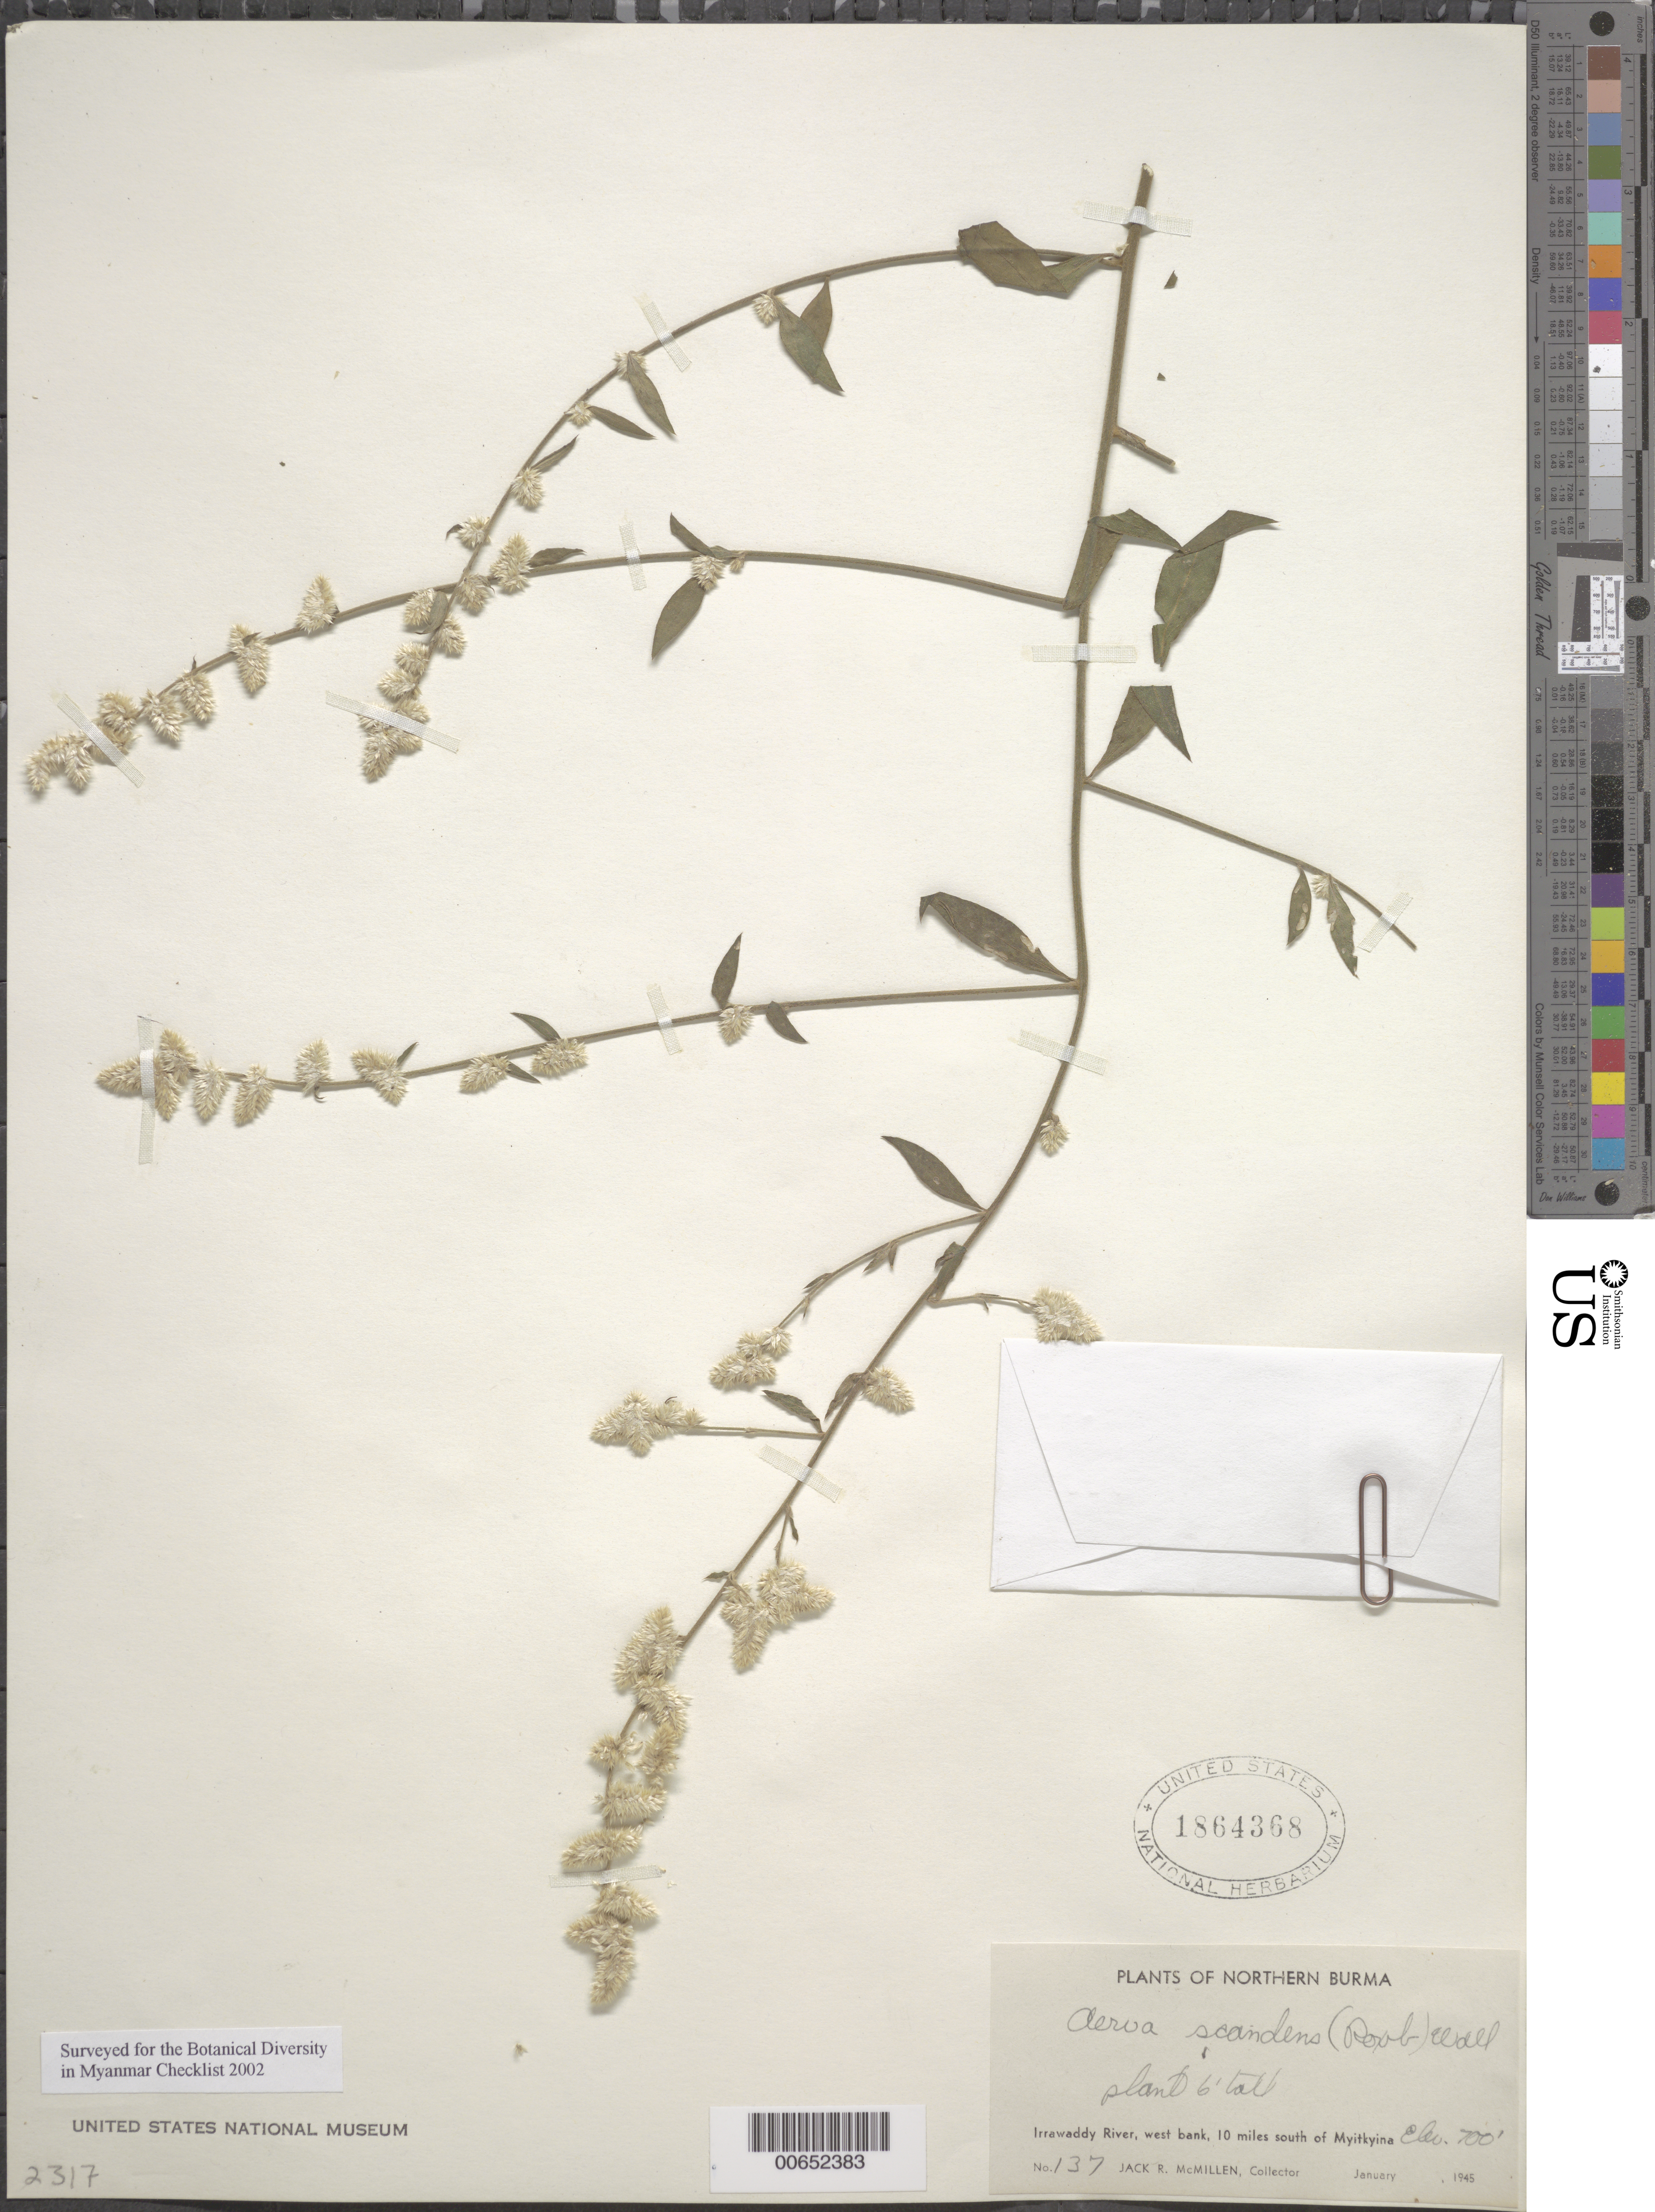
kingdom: Plantae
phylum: Tracheophyta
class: Magnoliopsida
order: Caryophyllales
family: Amaranthaceae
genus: Ouret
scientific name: Ouret sanguinolenta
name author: (L.) Kuntze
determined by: Strong, Mark T., (BOT), Smithsonian Institution - National Museum of Natural History (UNITED STATES)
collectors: J. McMillen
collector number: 137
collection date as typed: Jan 1945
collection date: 1945-01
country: Myanmar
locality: Northern Burma, Irrawaddy River, S of Myitkyina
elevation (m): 213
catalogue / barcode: US 1864368